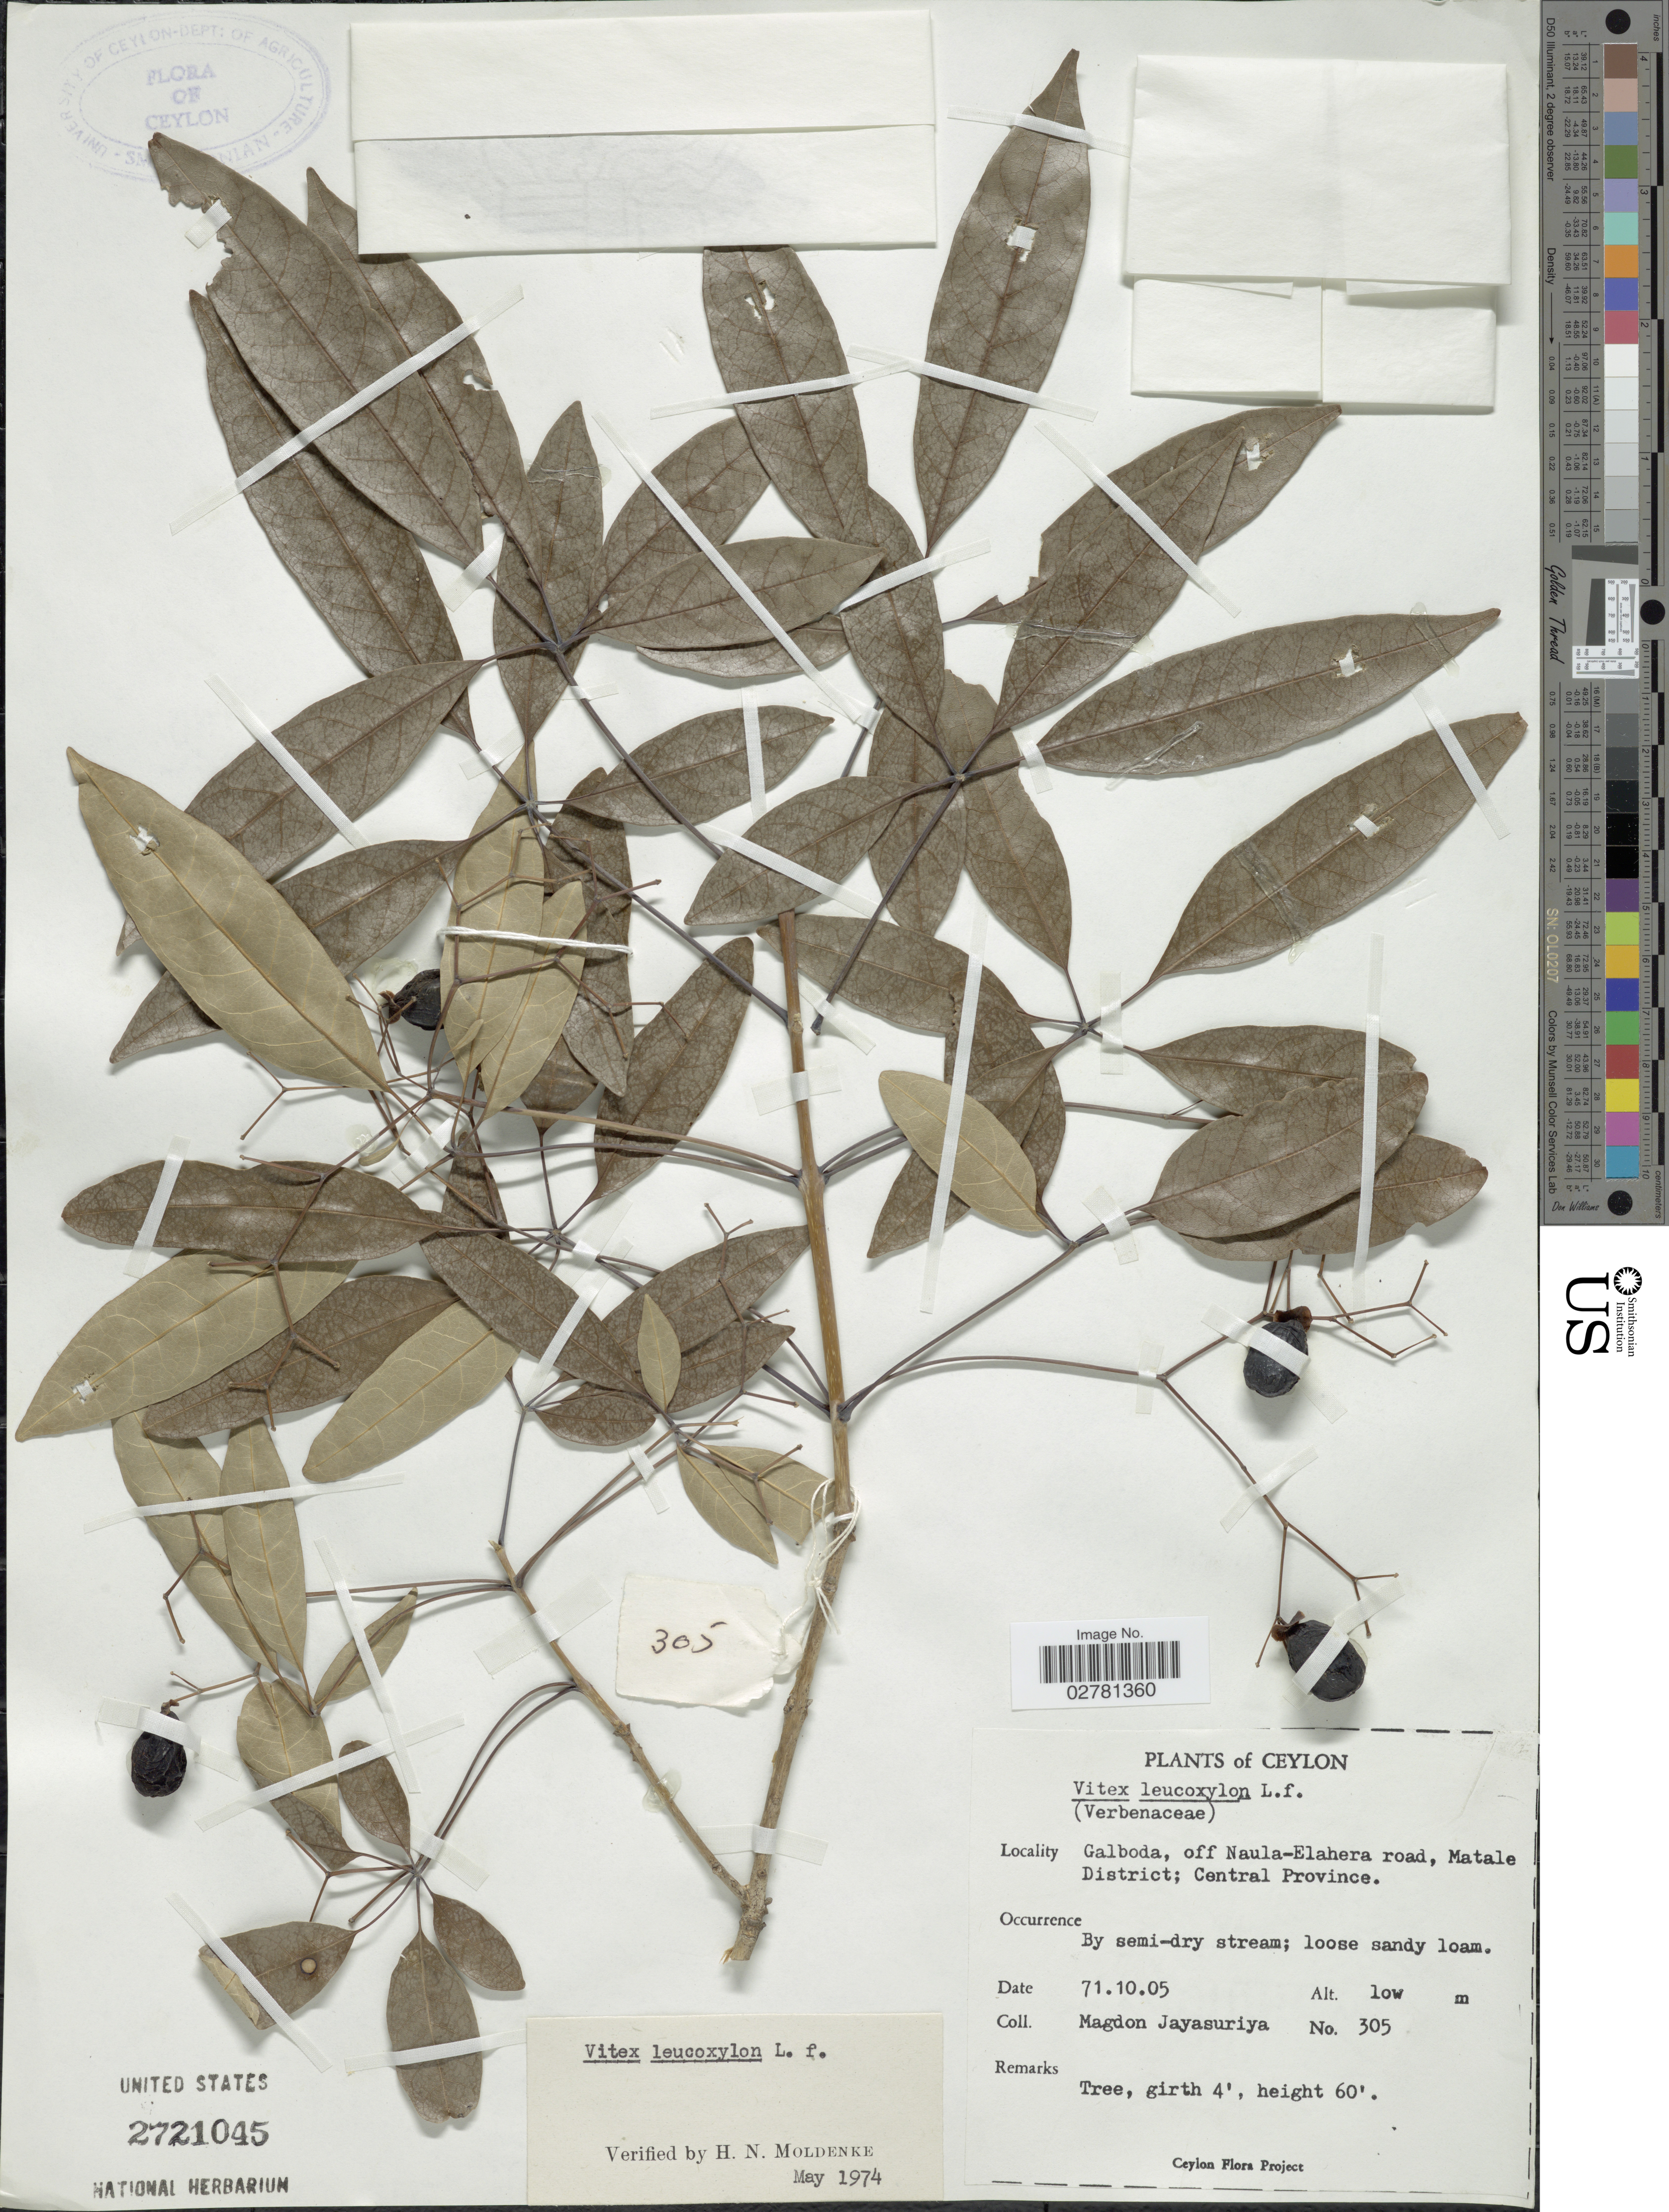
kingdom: Plantae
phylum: Tracheophyta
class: Magnoliopsida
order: Lamiales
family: Lamiaceae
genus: Vitex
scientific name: Vitex leucoxylon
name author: L. f.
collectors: A. H. Jayasuriya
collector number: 305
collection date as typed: Transcribed d/m/y: 5/10/71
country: Sri Lanka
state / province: Central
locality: Ceylon. Galboda, off Naula-Elahera road, Matale District.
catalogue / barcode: US 2721045